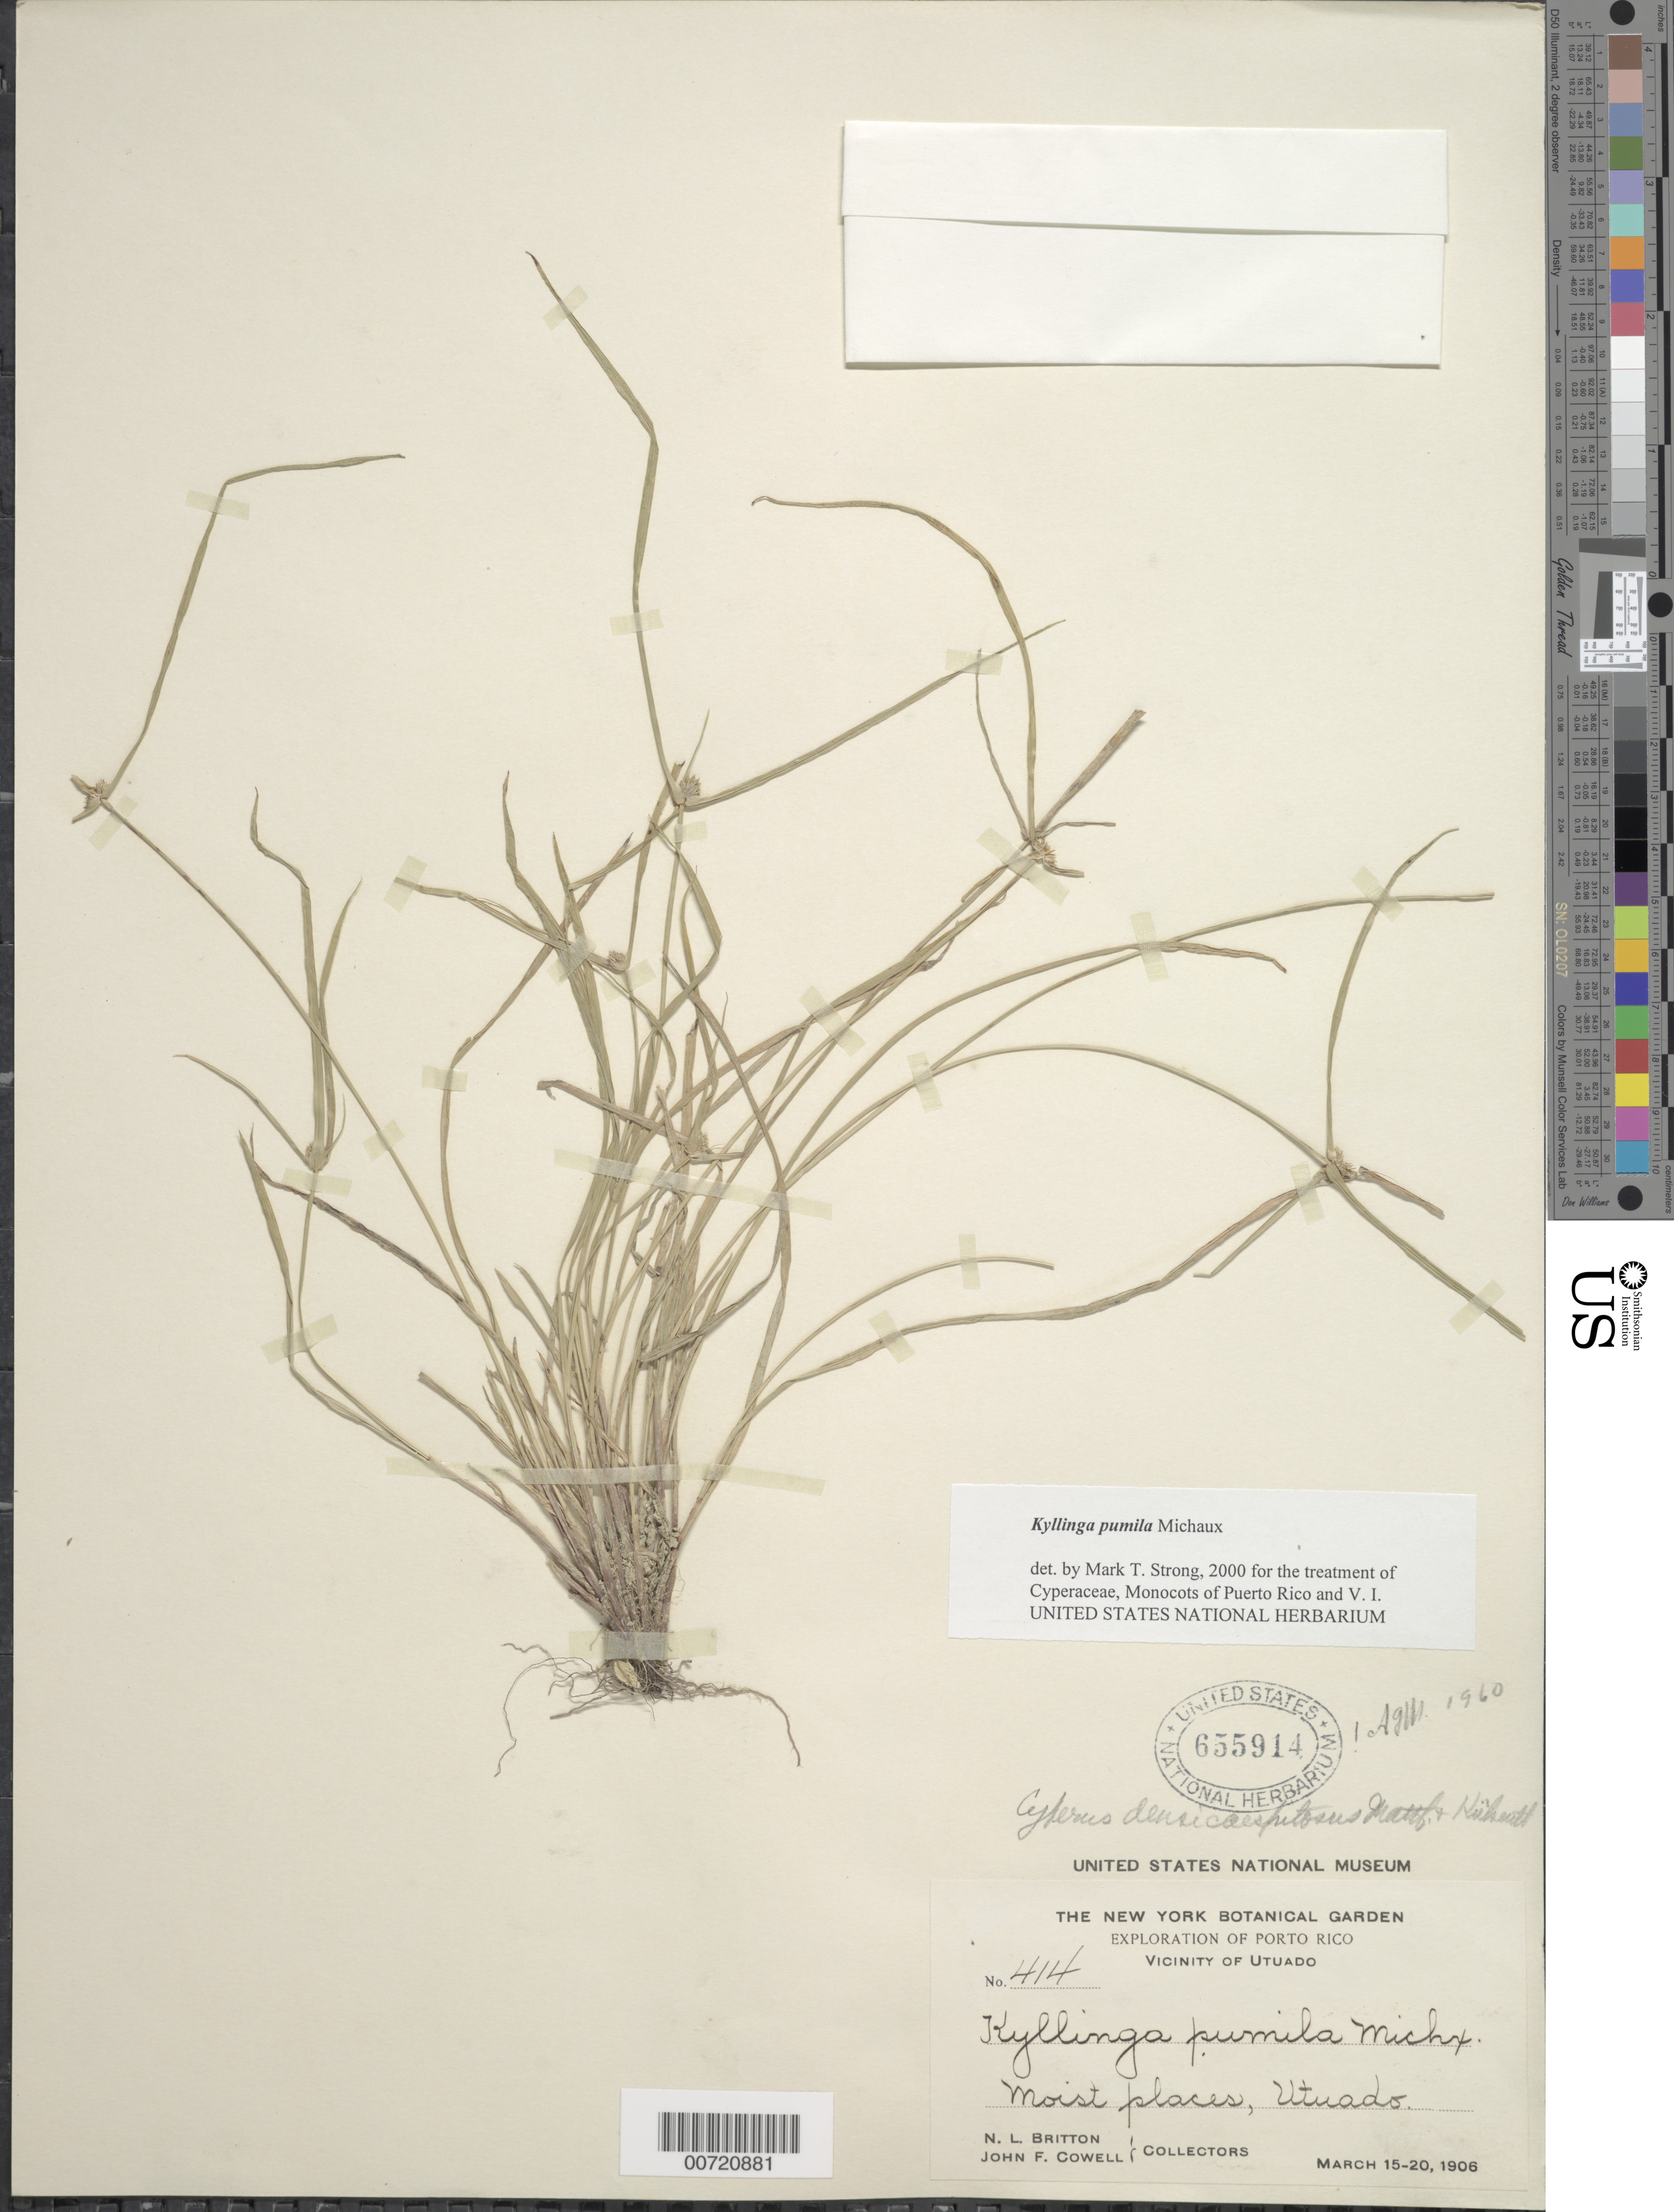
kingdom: Plantae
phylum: Tracheophyta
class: Liliopsida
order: Poales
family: Cyperaceae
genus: Cyperus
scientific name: Cyperus hortensis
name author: (Salzm. ex Steud.) Dorr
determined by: Strong, Mark T., (BOT), Smithsonian Institution - National Museum of Natural History (UNITED STATES)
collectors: N. Britton & J. F. Cowell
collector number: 414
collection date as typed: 15 Mar 1906 to 20 Mar 1906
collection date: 1906-03-15/1906-03-20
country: Puerto Rico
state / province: Utuado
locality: Vicinity of Utuado.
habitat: Moist places.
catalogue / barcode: US 655914